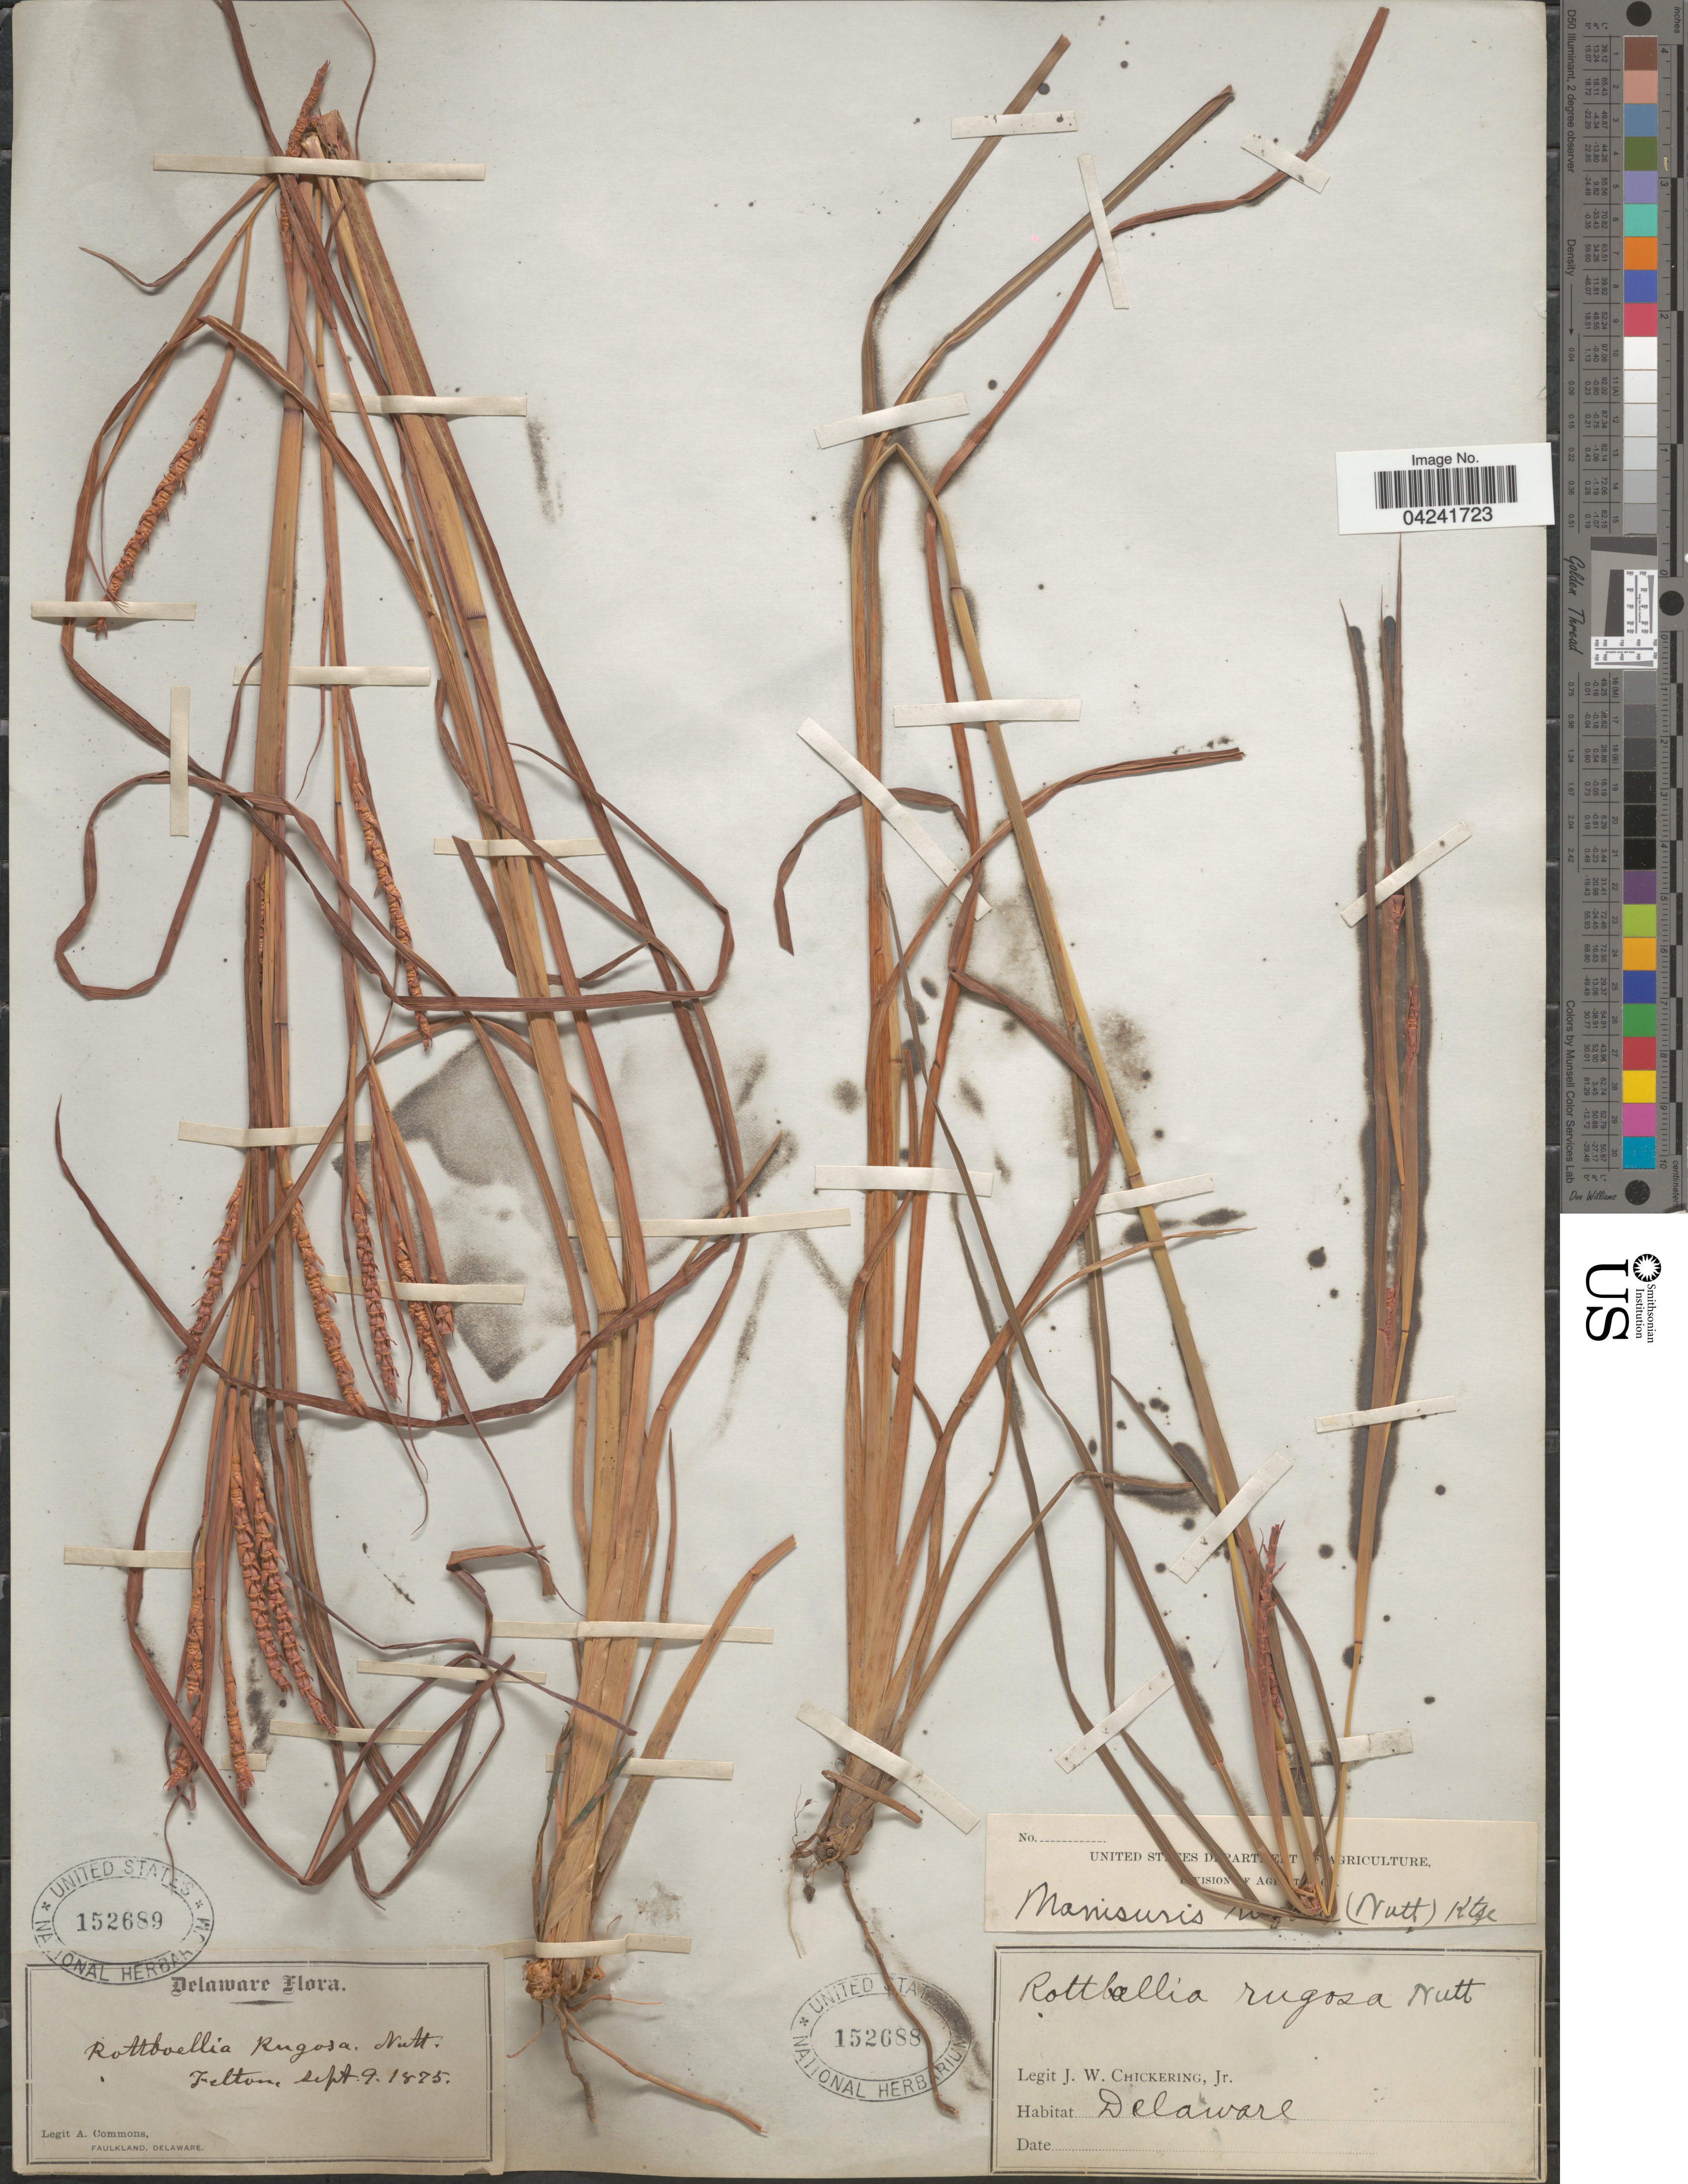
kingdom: Plantae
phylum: Tracheophyta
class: Liliopsida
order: Poales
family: Poaceae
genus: Mnesithea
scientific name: Mnesithea rugosa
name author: (Nutt.) de Koning & Sosef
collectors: J. W. Chickering Jr.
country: United States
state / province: Delaware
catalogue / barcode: US 152688-2